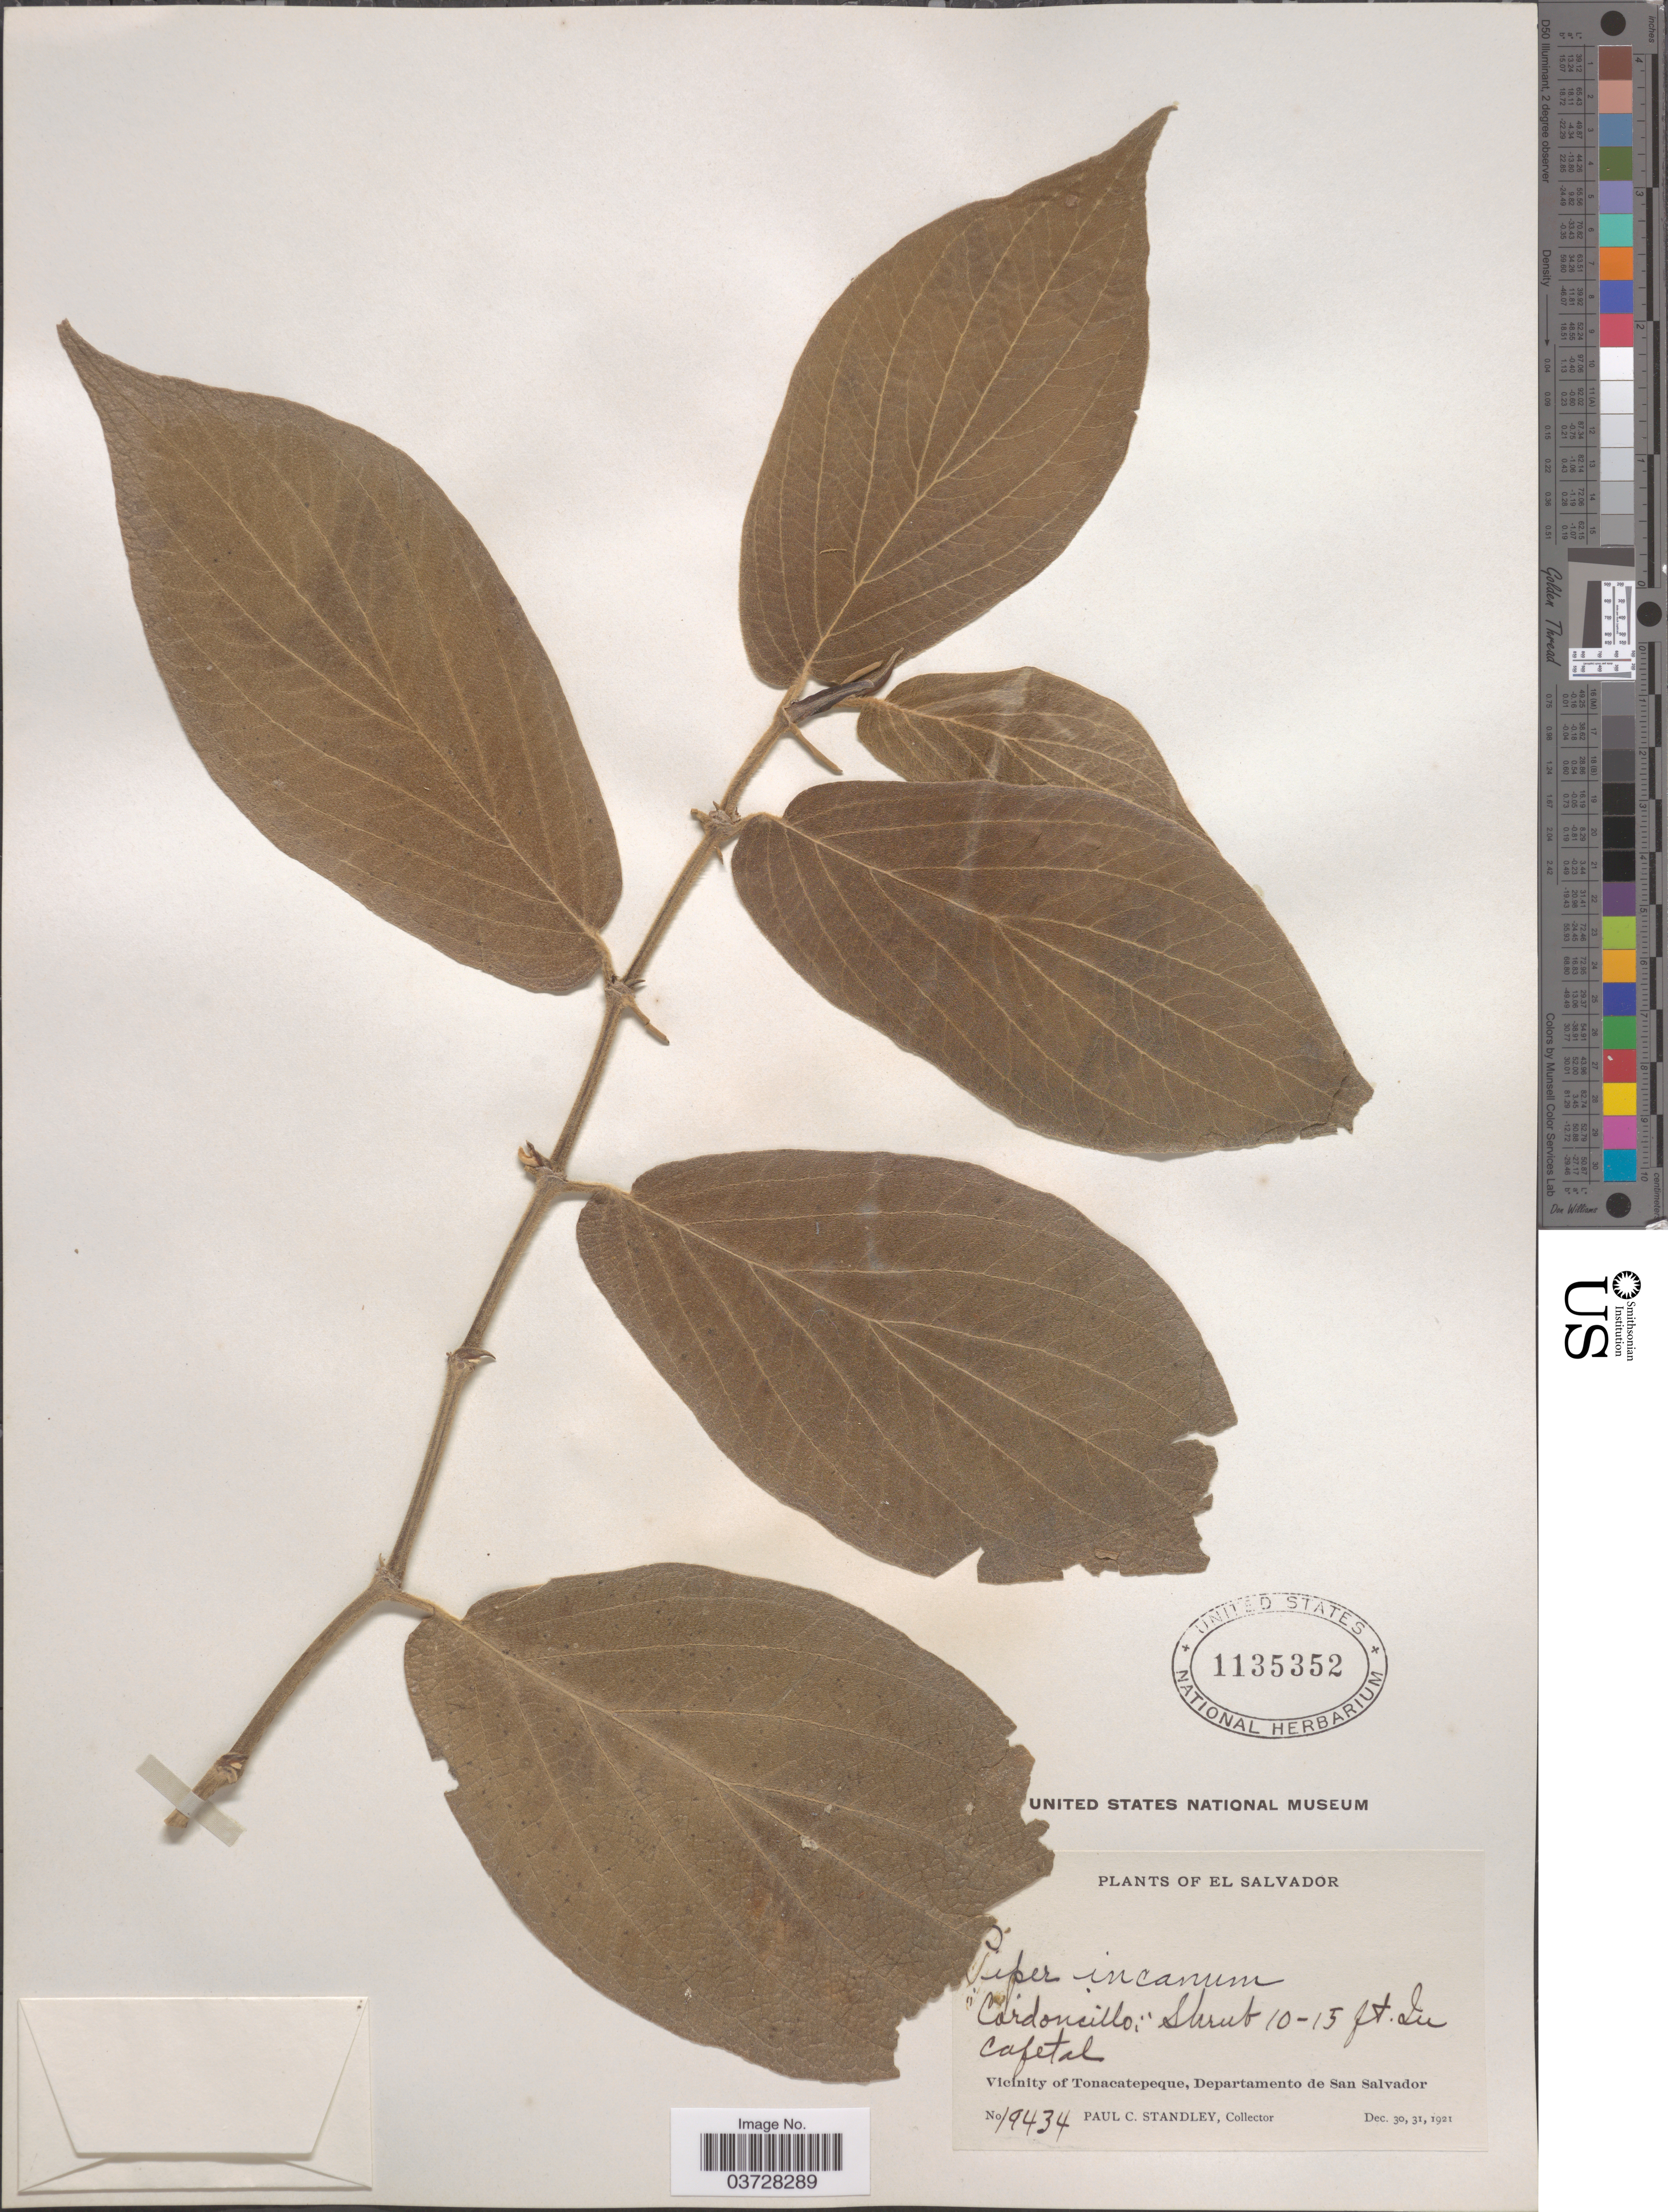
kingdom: Plantae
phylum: Tracheophyta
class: Magnoliopsida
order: Piperales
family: Piperaceae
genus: Piper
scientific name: Piper incanum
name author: Trel.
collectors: P. C. Standley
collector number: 19434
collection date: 1921-12-30/1921-12-31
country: El Salvador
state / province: San Salvador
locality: Vicinity of Tonacatepeque, Departamento de San Salvador.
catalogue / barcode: US 1135352